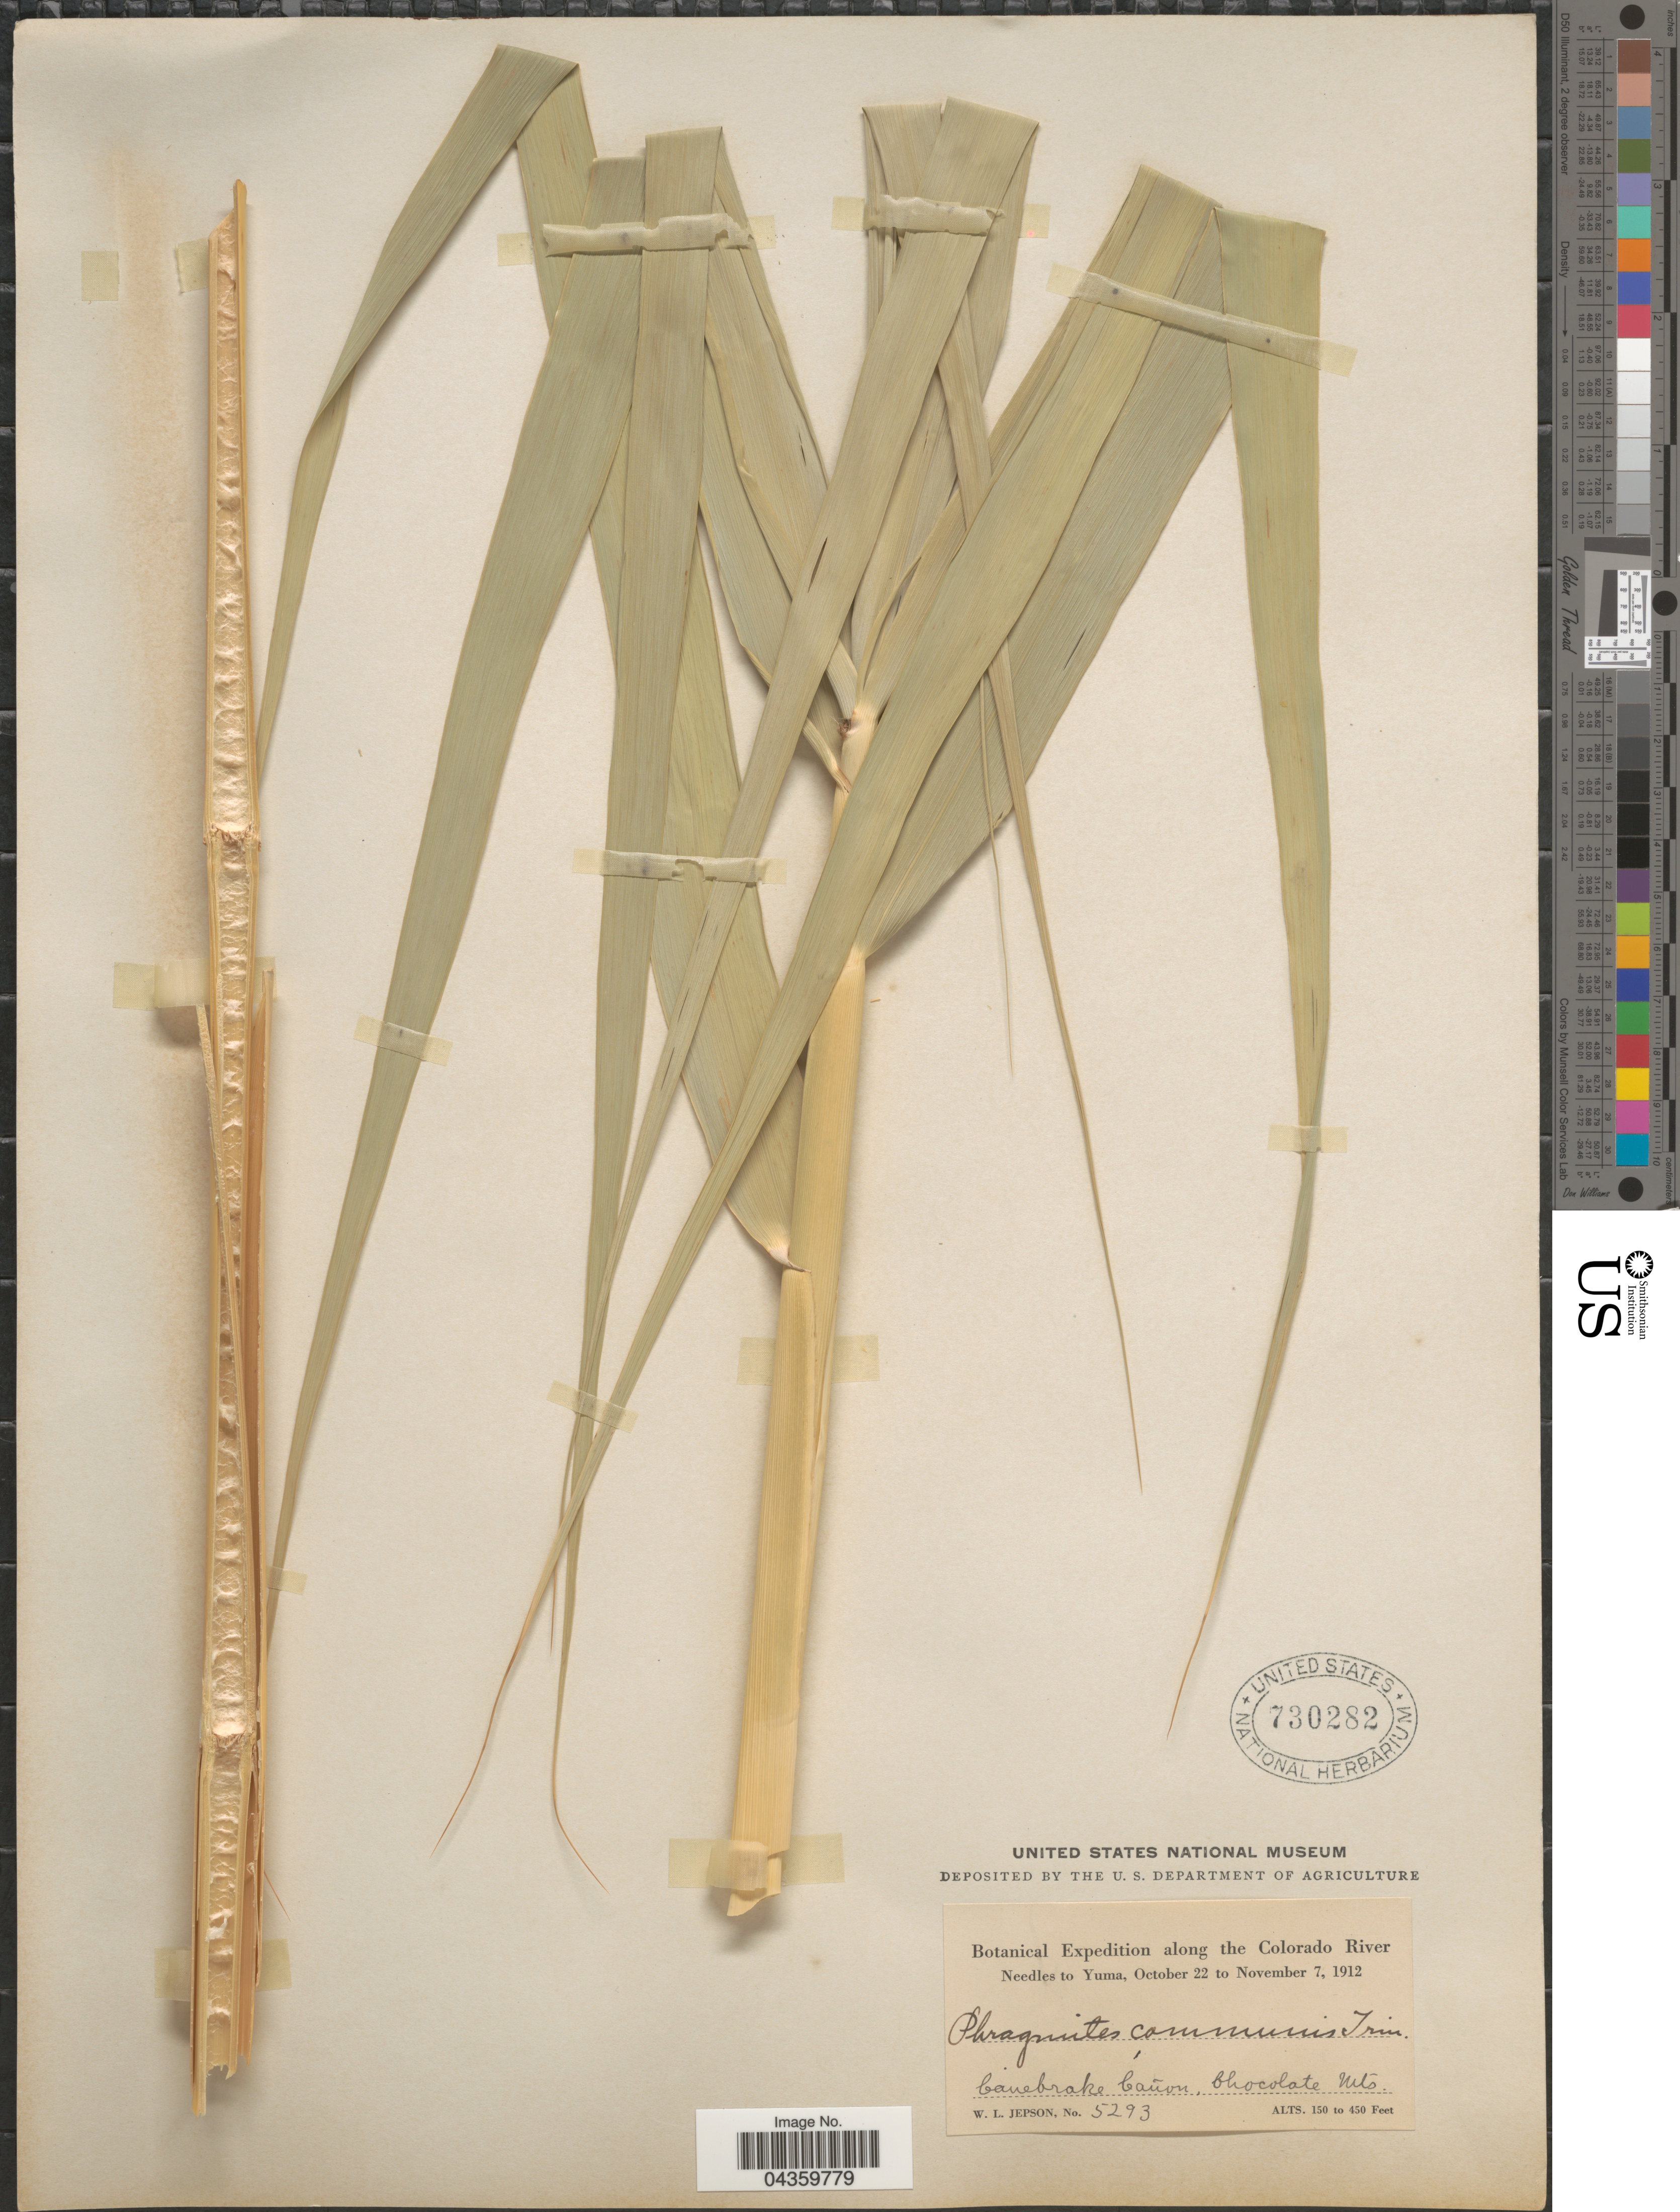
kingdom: Plantae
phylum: Tracheophyta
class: Liliopsida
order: Poales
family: Poaceae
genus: Phragmites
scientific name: Phragmites australis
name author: (Cav.) Trin. ex Steud.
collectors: W. L. Jepson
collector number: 5293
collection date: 1912-10-22/1912-11-07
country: United States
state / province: Colorado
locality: Botanical Expedition along the Colorado River. Needles to Yuma [unsure placement] Canebrak Cañon, Chocolate Mts.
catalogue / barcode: US 730282